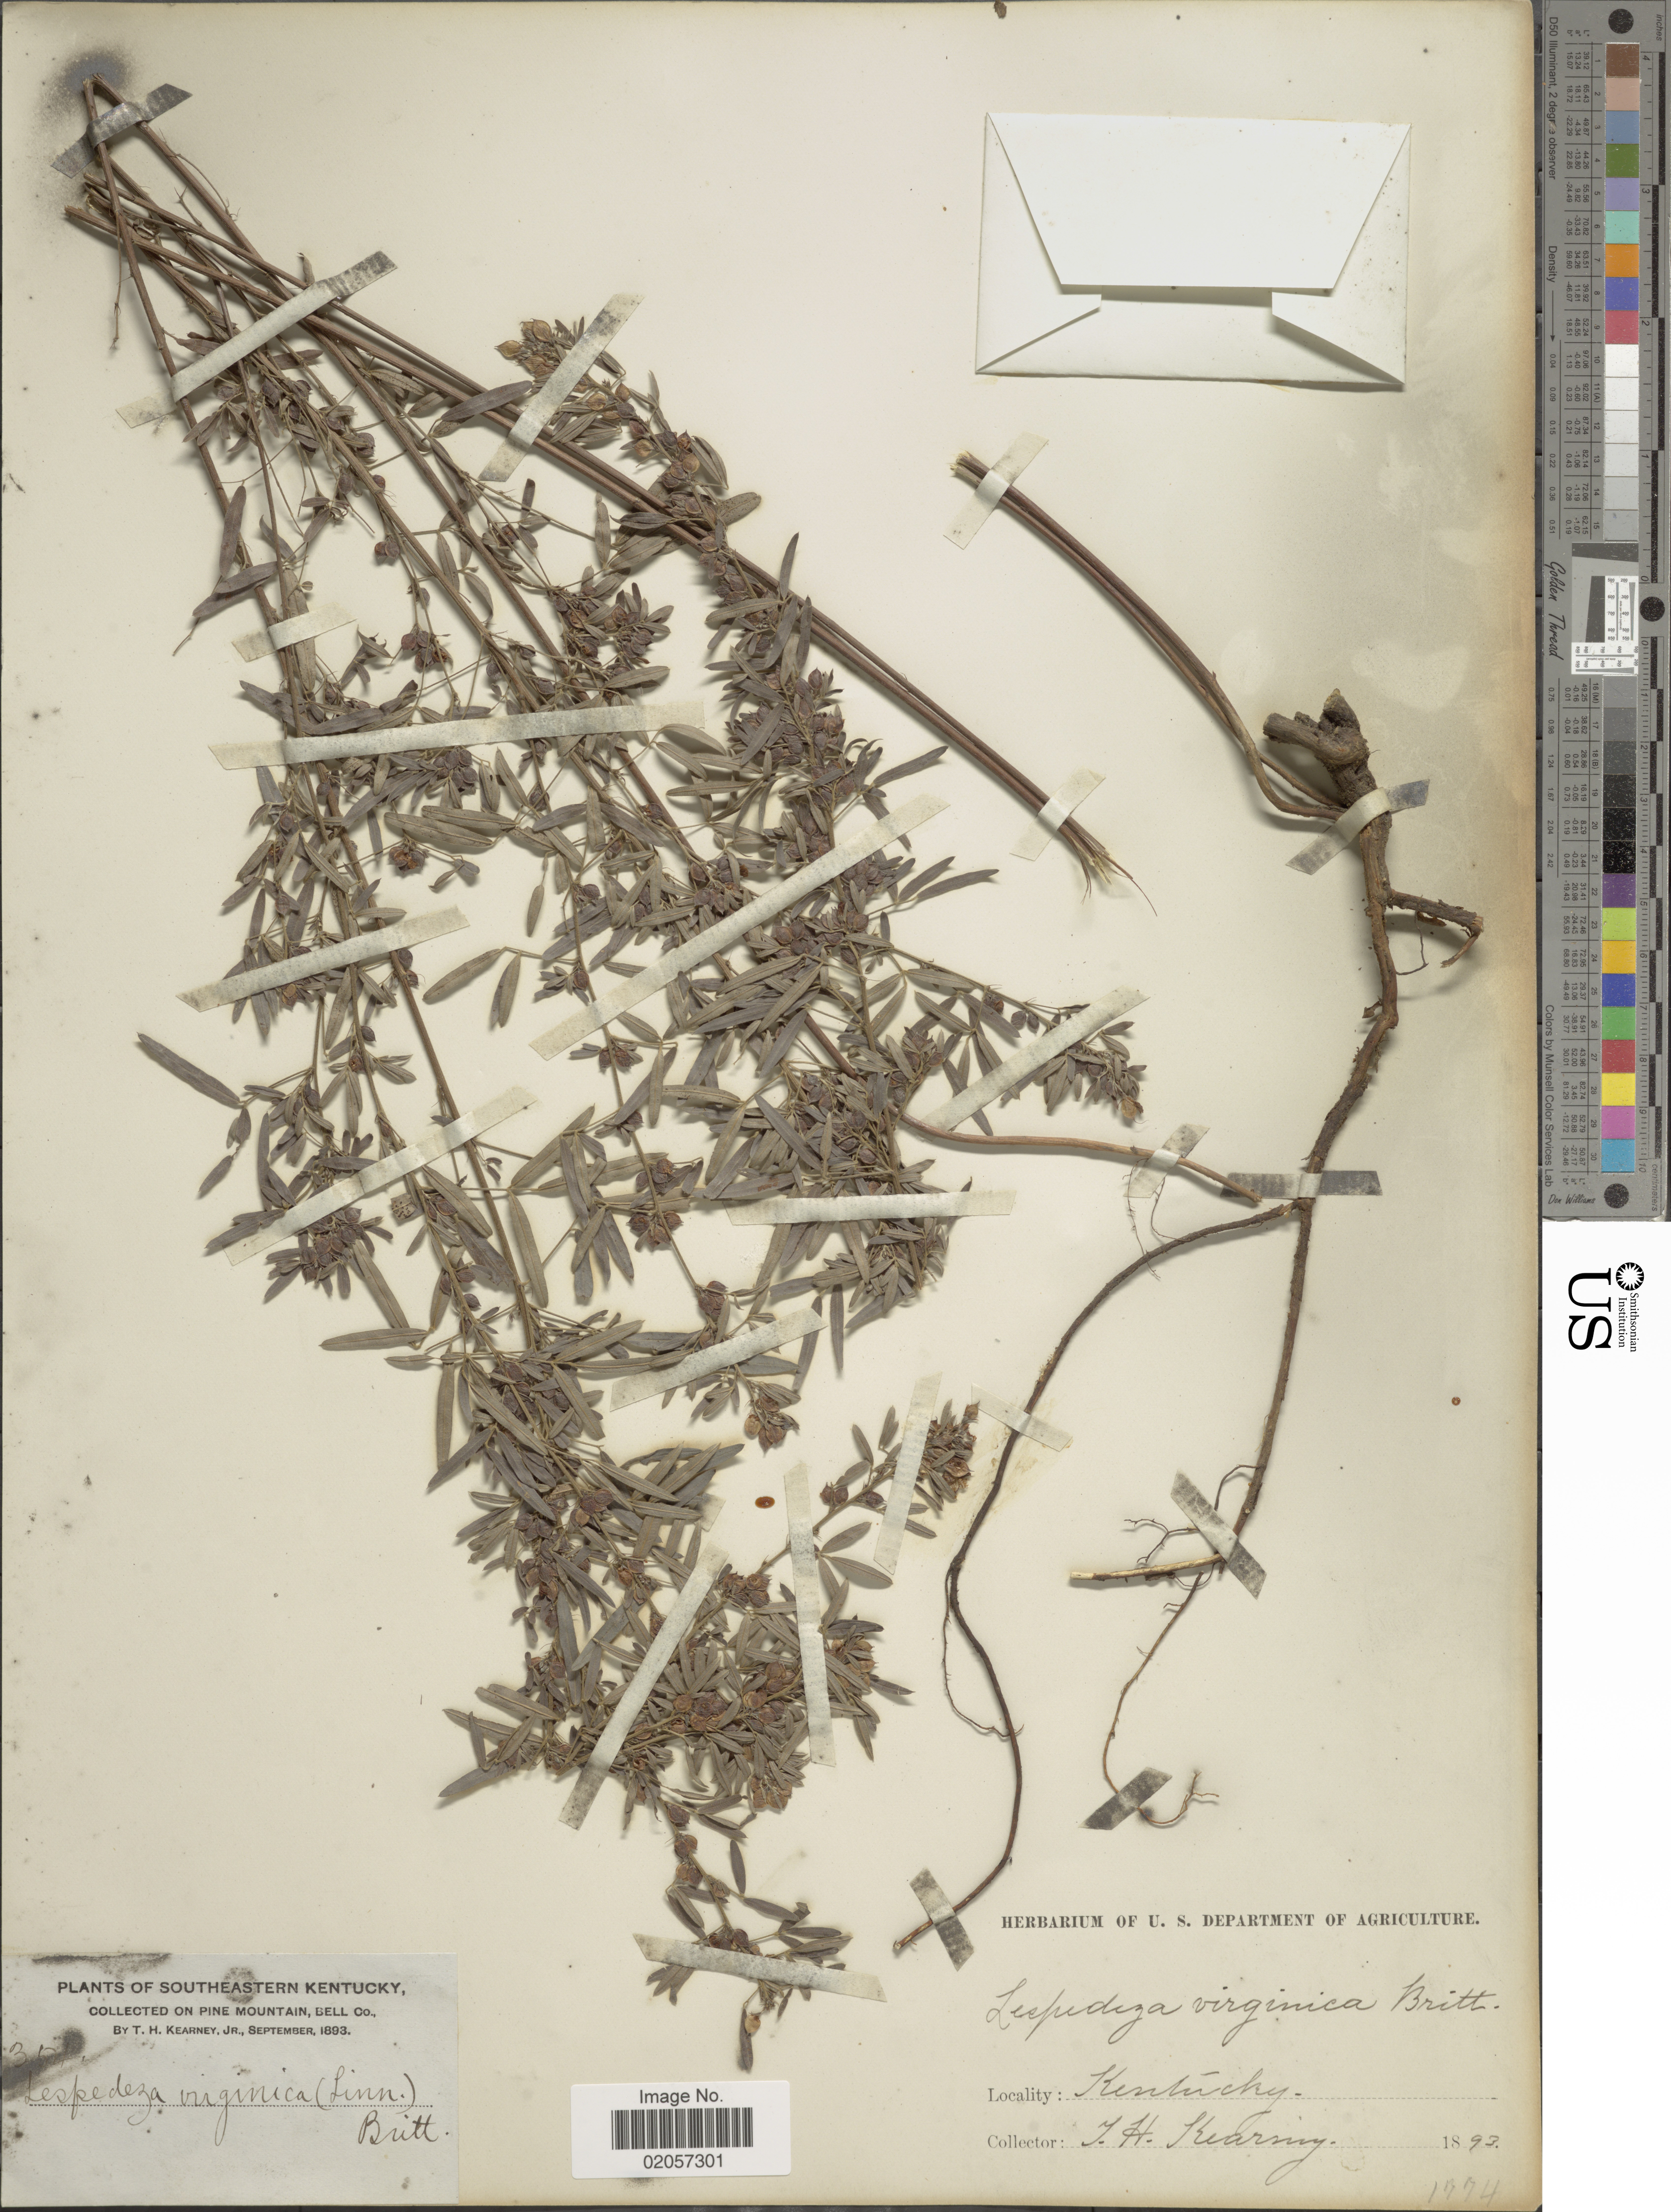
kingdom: Plantae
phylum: Tracheophyta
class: Magnoliopsida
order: Fabales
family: Fabaceae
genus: Lespedeza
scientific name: Lespedeza virginica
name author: (L.) Britton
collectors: T. H. Kearney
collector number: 304*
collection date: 1893-09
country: United States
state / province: Kentucky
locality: Southeastern Kentucky. Pine mountain, Bell Co.